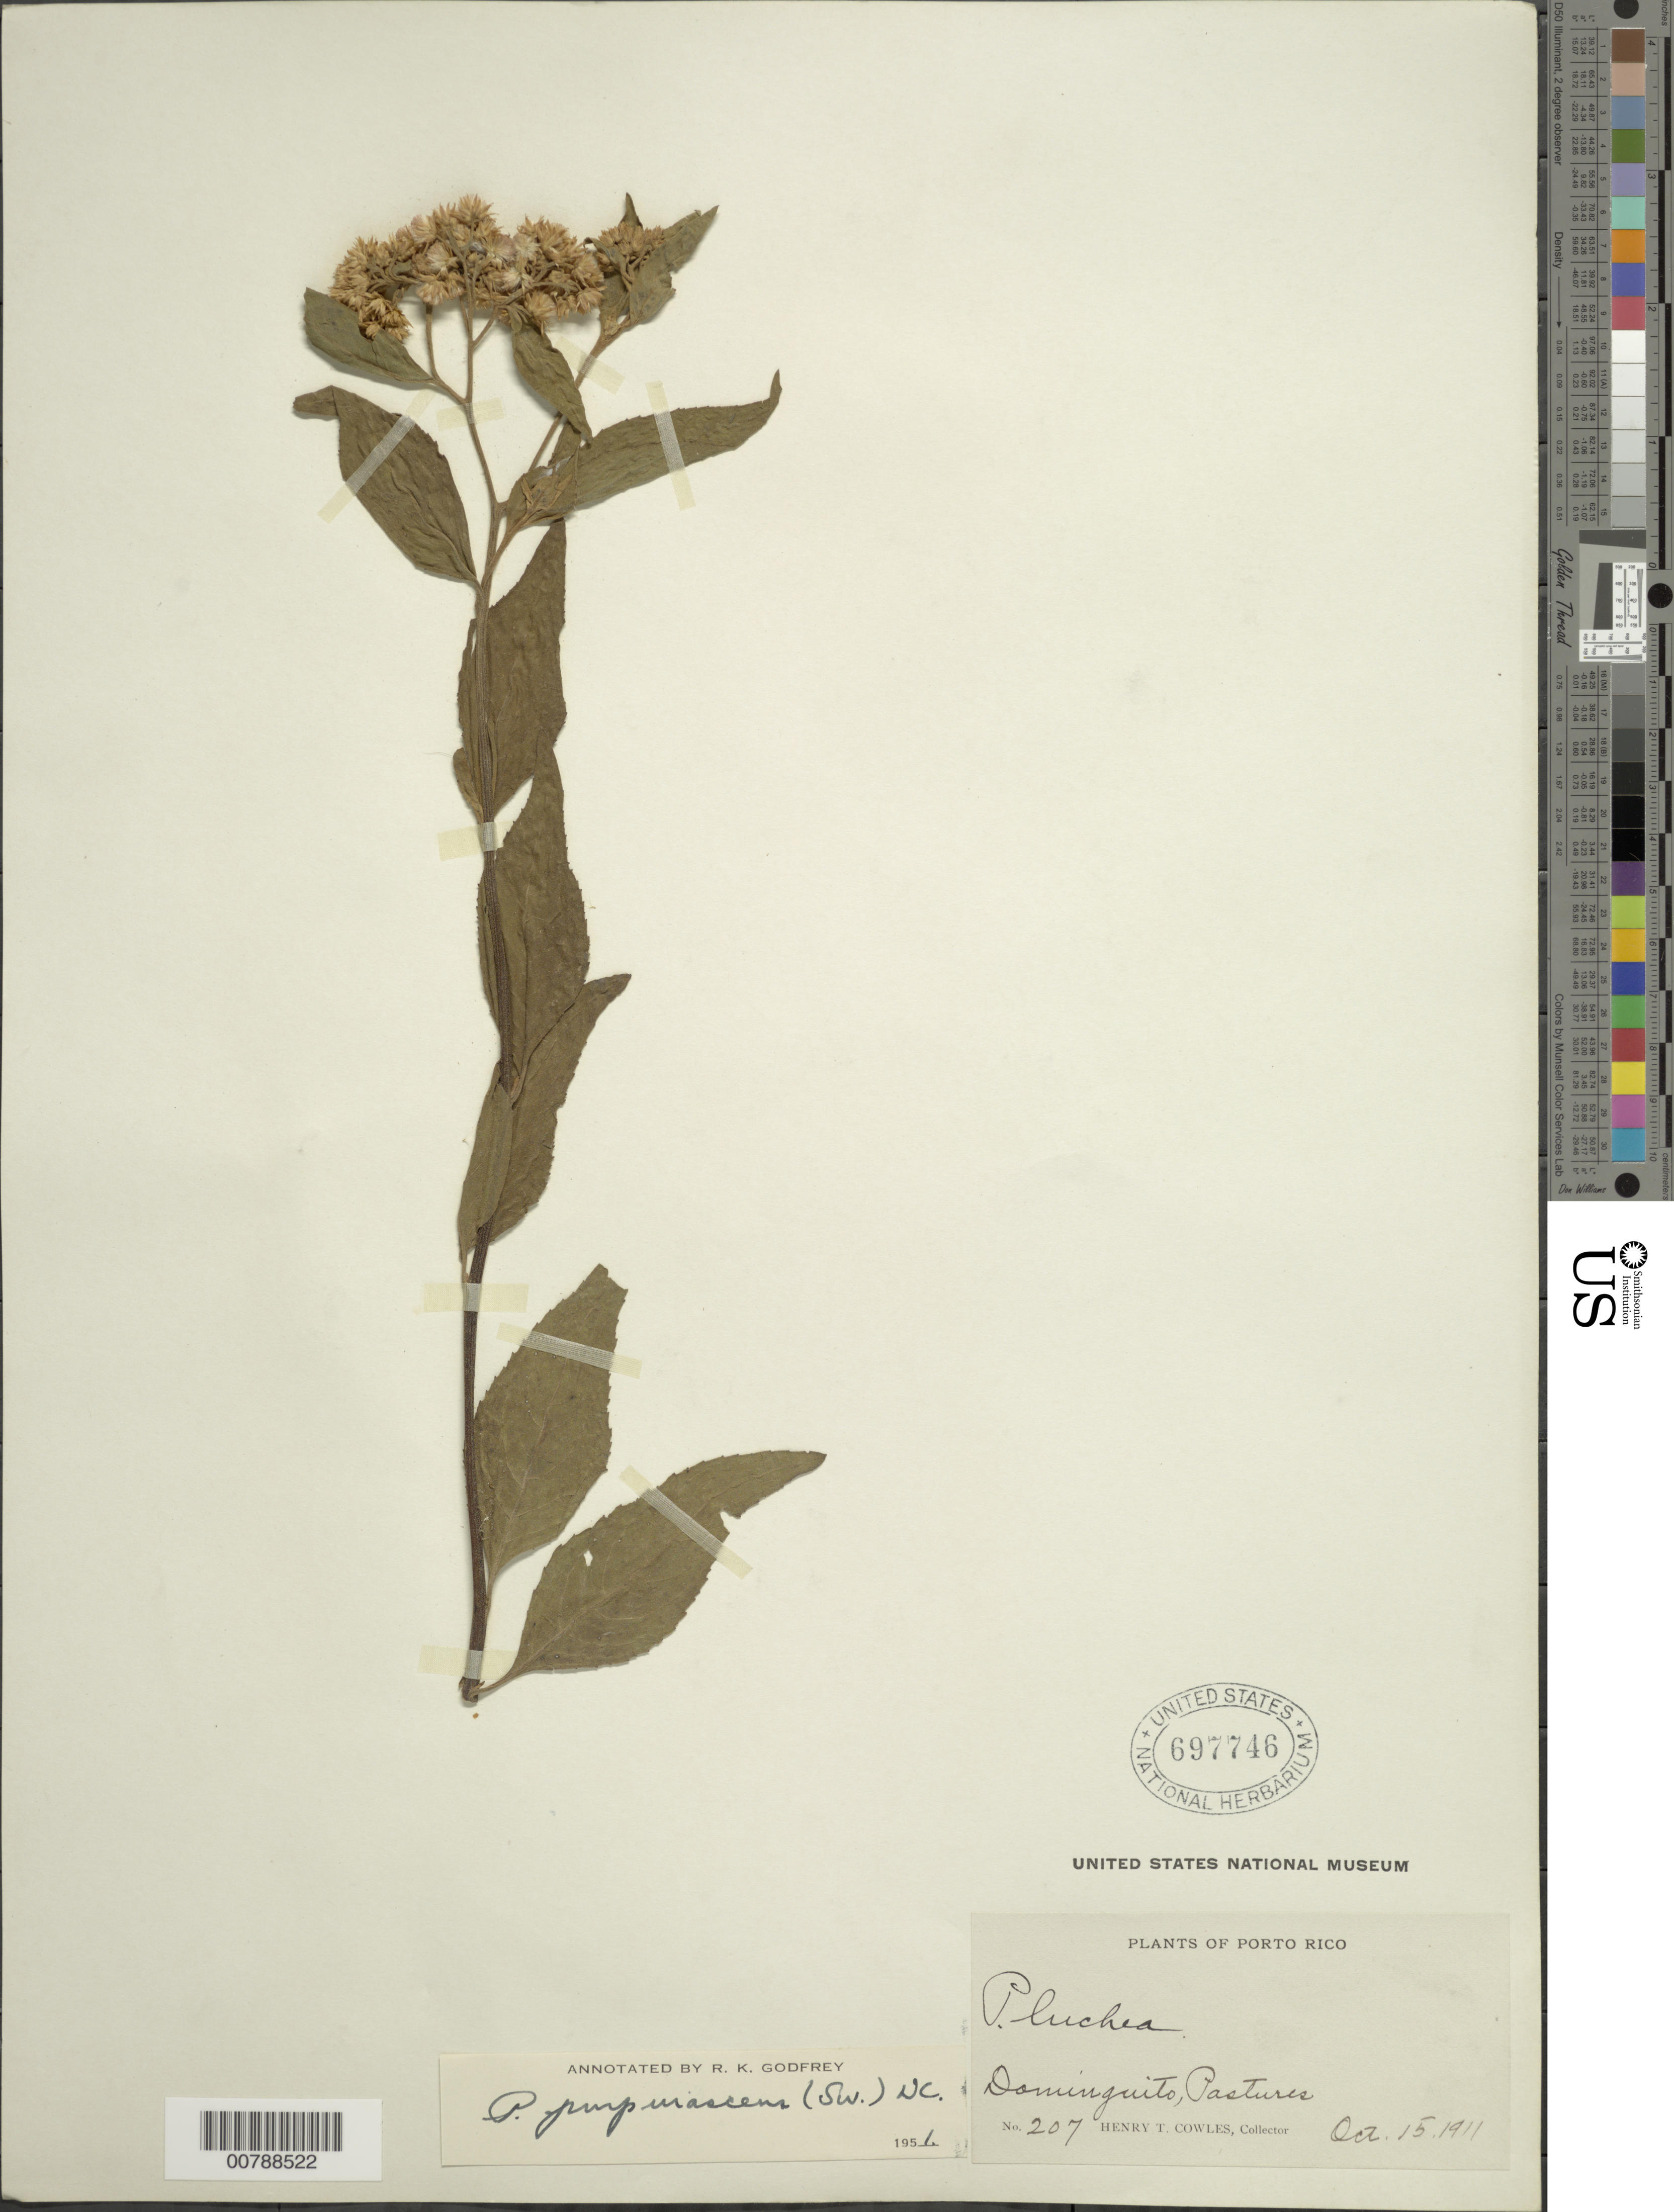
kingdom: Plantae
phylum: Tracheophyta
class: Magnoliopsida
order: Asterales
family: Asteraceae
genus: Pluchea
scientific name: Pluchea odorata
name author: (L.) Cass.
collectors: H. Cowles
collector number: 207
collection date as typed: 15 Oct 1911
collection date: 1911-10-15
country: Puerto Rico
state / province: Arecibo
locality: Dominguito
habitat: Pasture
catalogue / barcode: US 697746